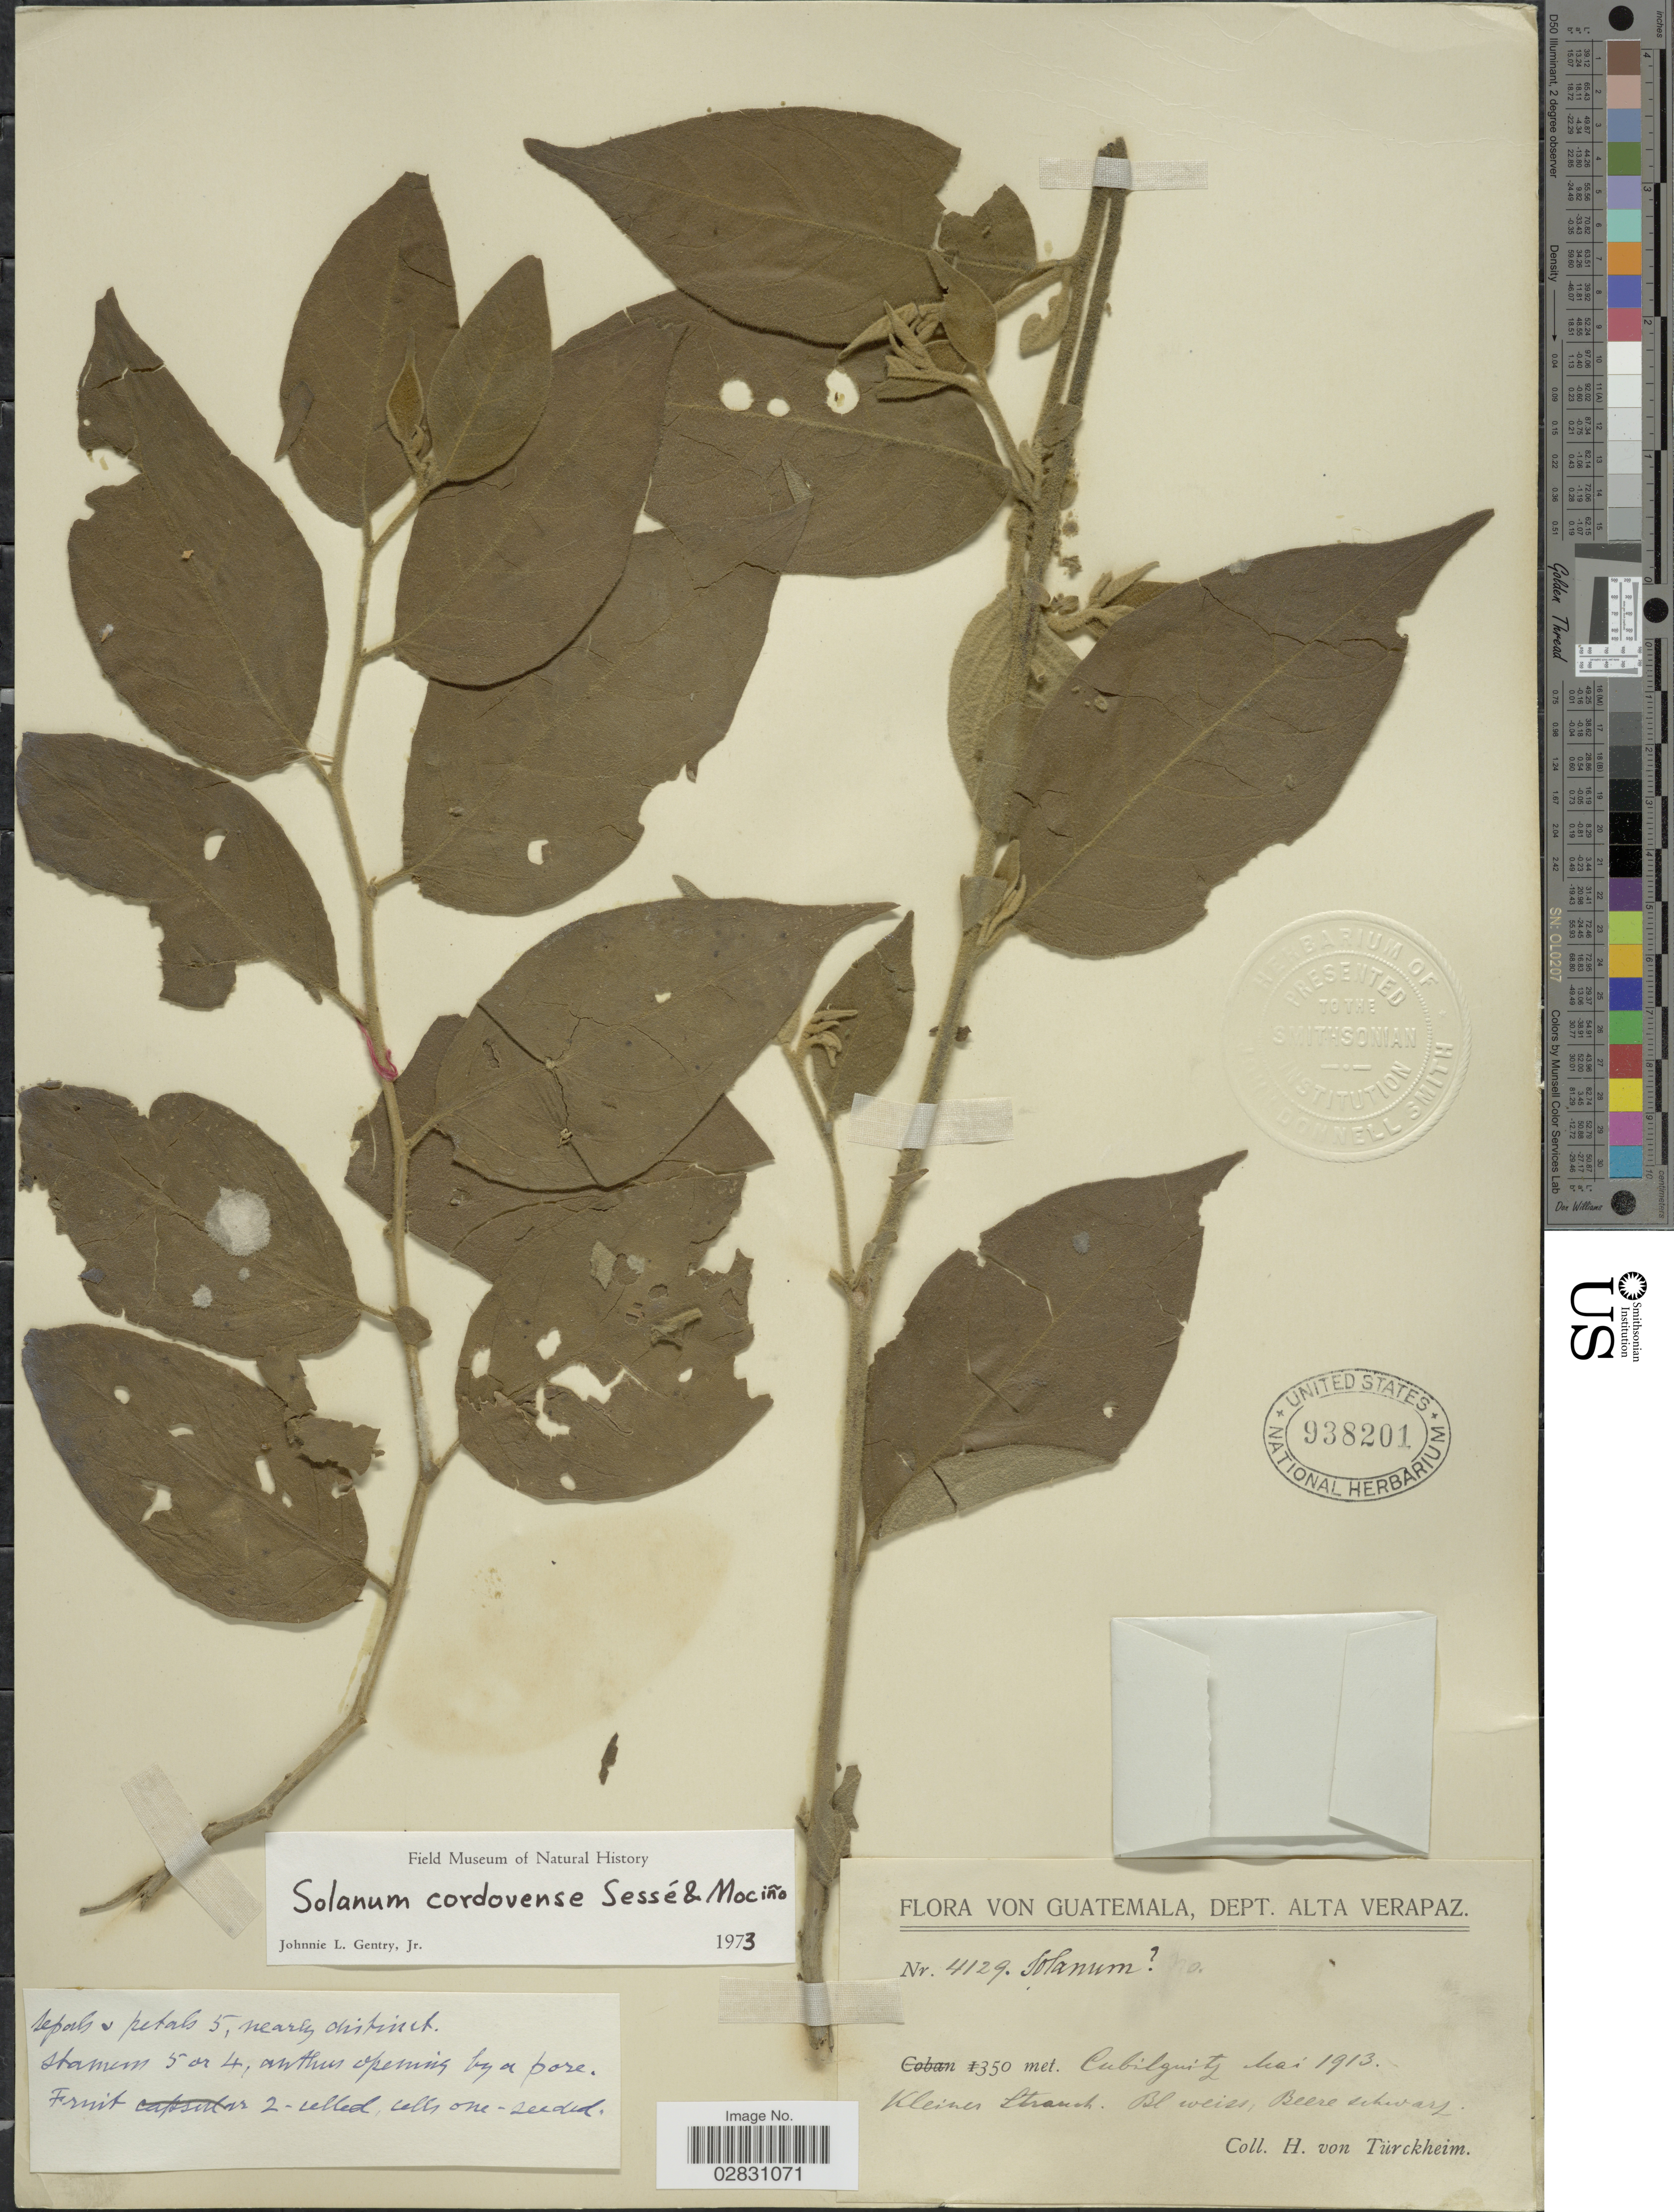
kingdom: Plantae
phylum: Tracheophyta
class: Magnoliopsida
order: Solanales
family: Solanaceae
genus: Solanum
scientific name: Solanum cordovense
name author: Sessé & Moc.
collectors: H. von Türckheim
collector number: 4129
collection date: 1913-05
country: Guatemala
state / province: Alta Verapaz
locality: Dept. Alta Verapaz. Cubilquitz.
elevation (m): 350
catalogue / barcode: US 938201